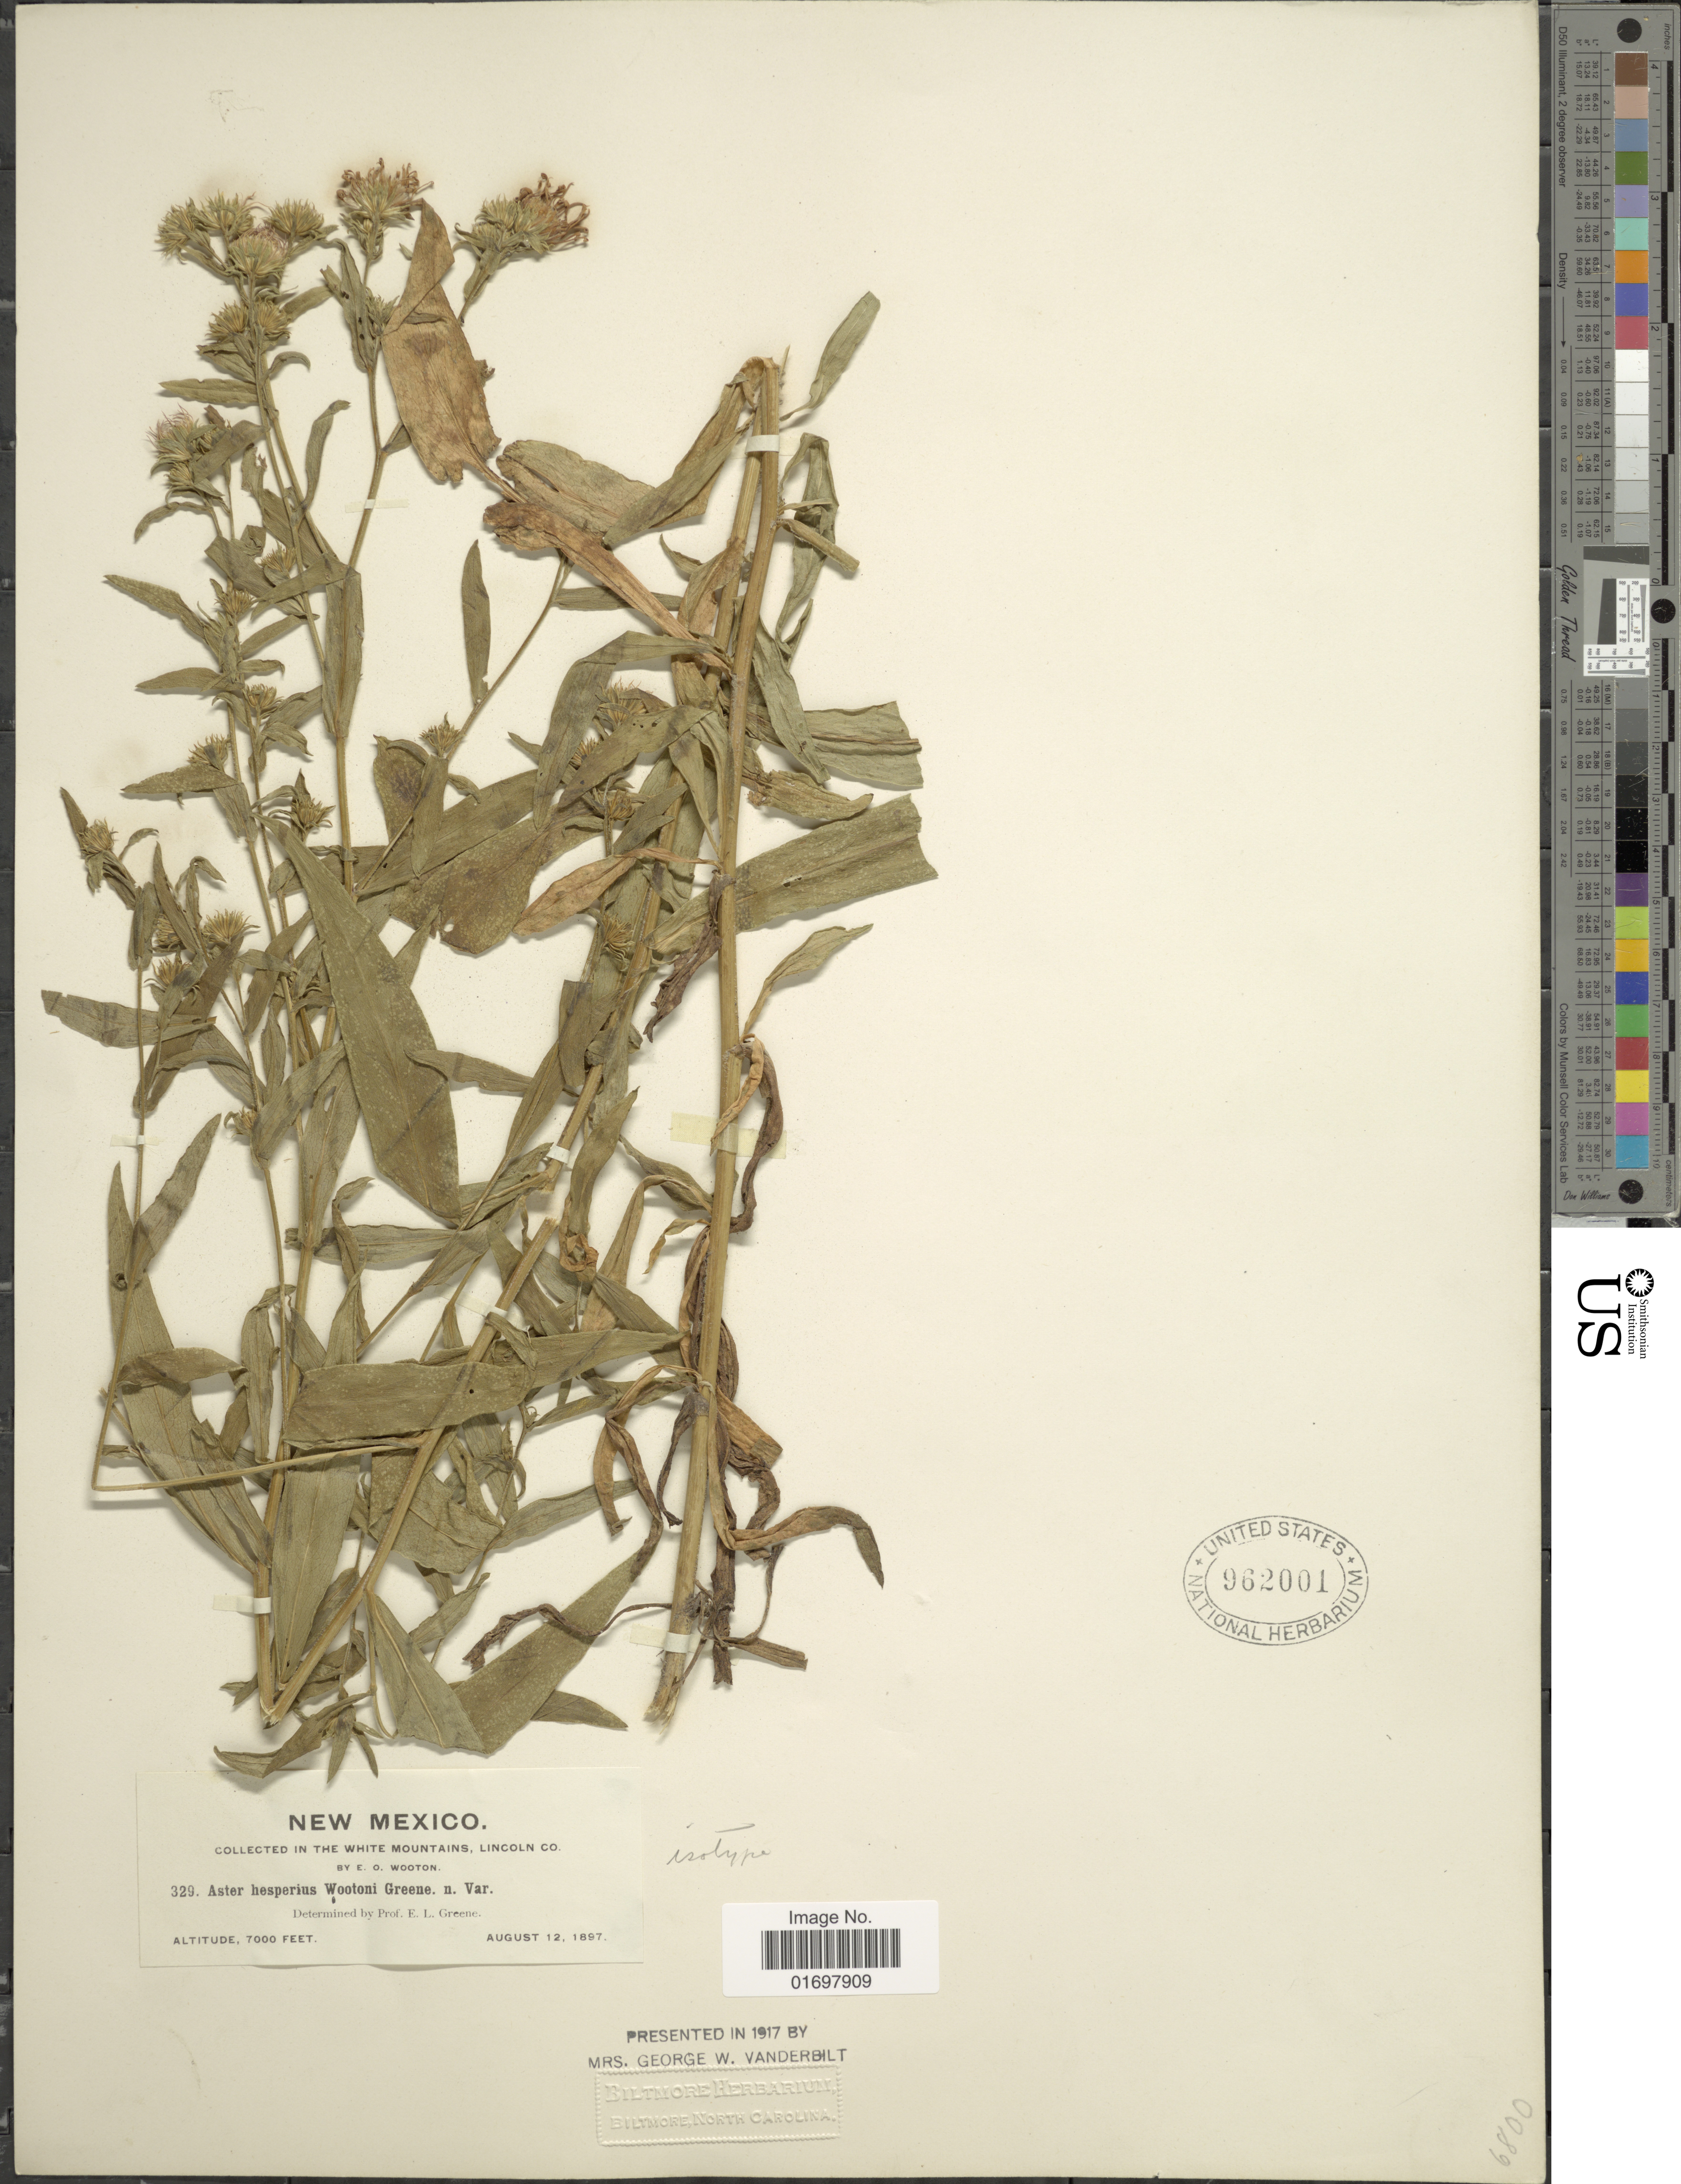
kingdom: Plantae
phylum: Tracheophyta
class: Magnoliopsida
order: Asterales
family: Asteraceae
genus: Symphyotrichum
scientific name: Symphyotrichum lanceolatum var. hesperium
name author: (A. Gray) G.L. Nesom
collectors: E. O. Wooton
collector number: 329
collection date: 1897-08-12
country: United States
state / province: New Mexico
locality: White Mountains, Lincoln Co.,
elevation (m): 2134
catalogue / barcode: US 962001